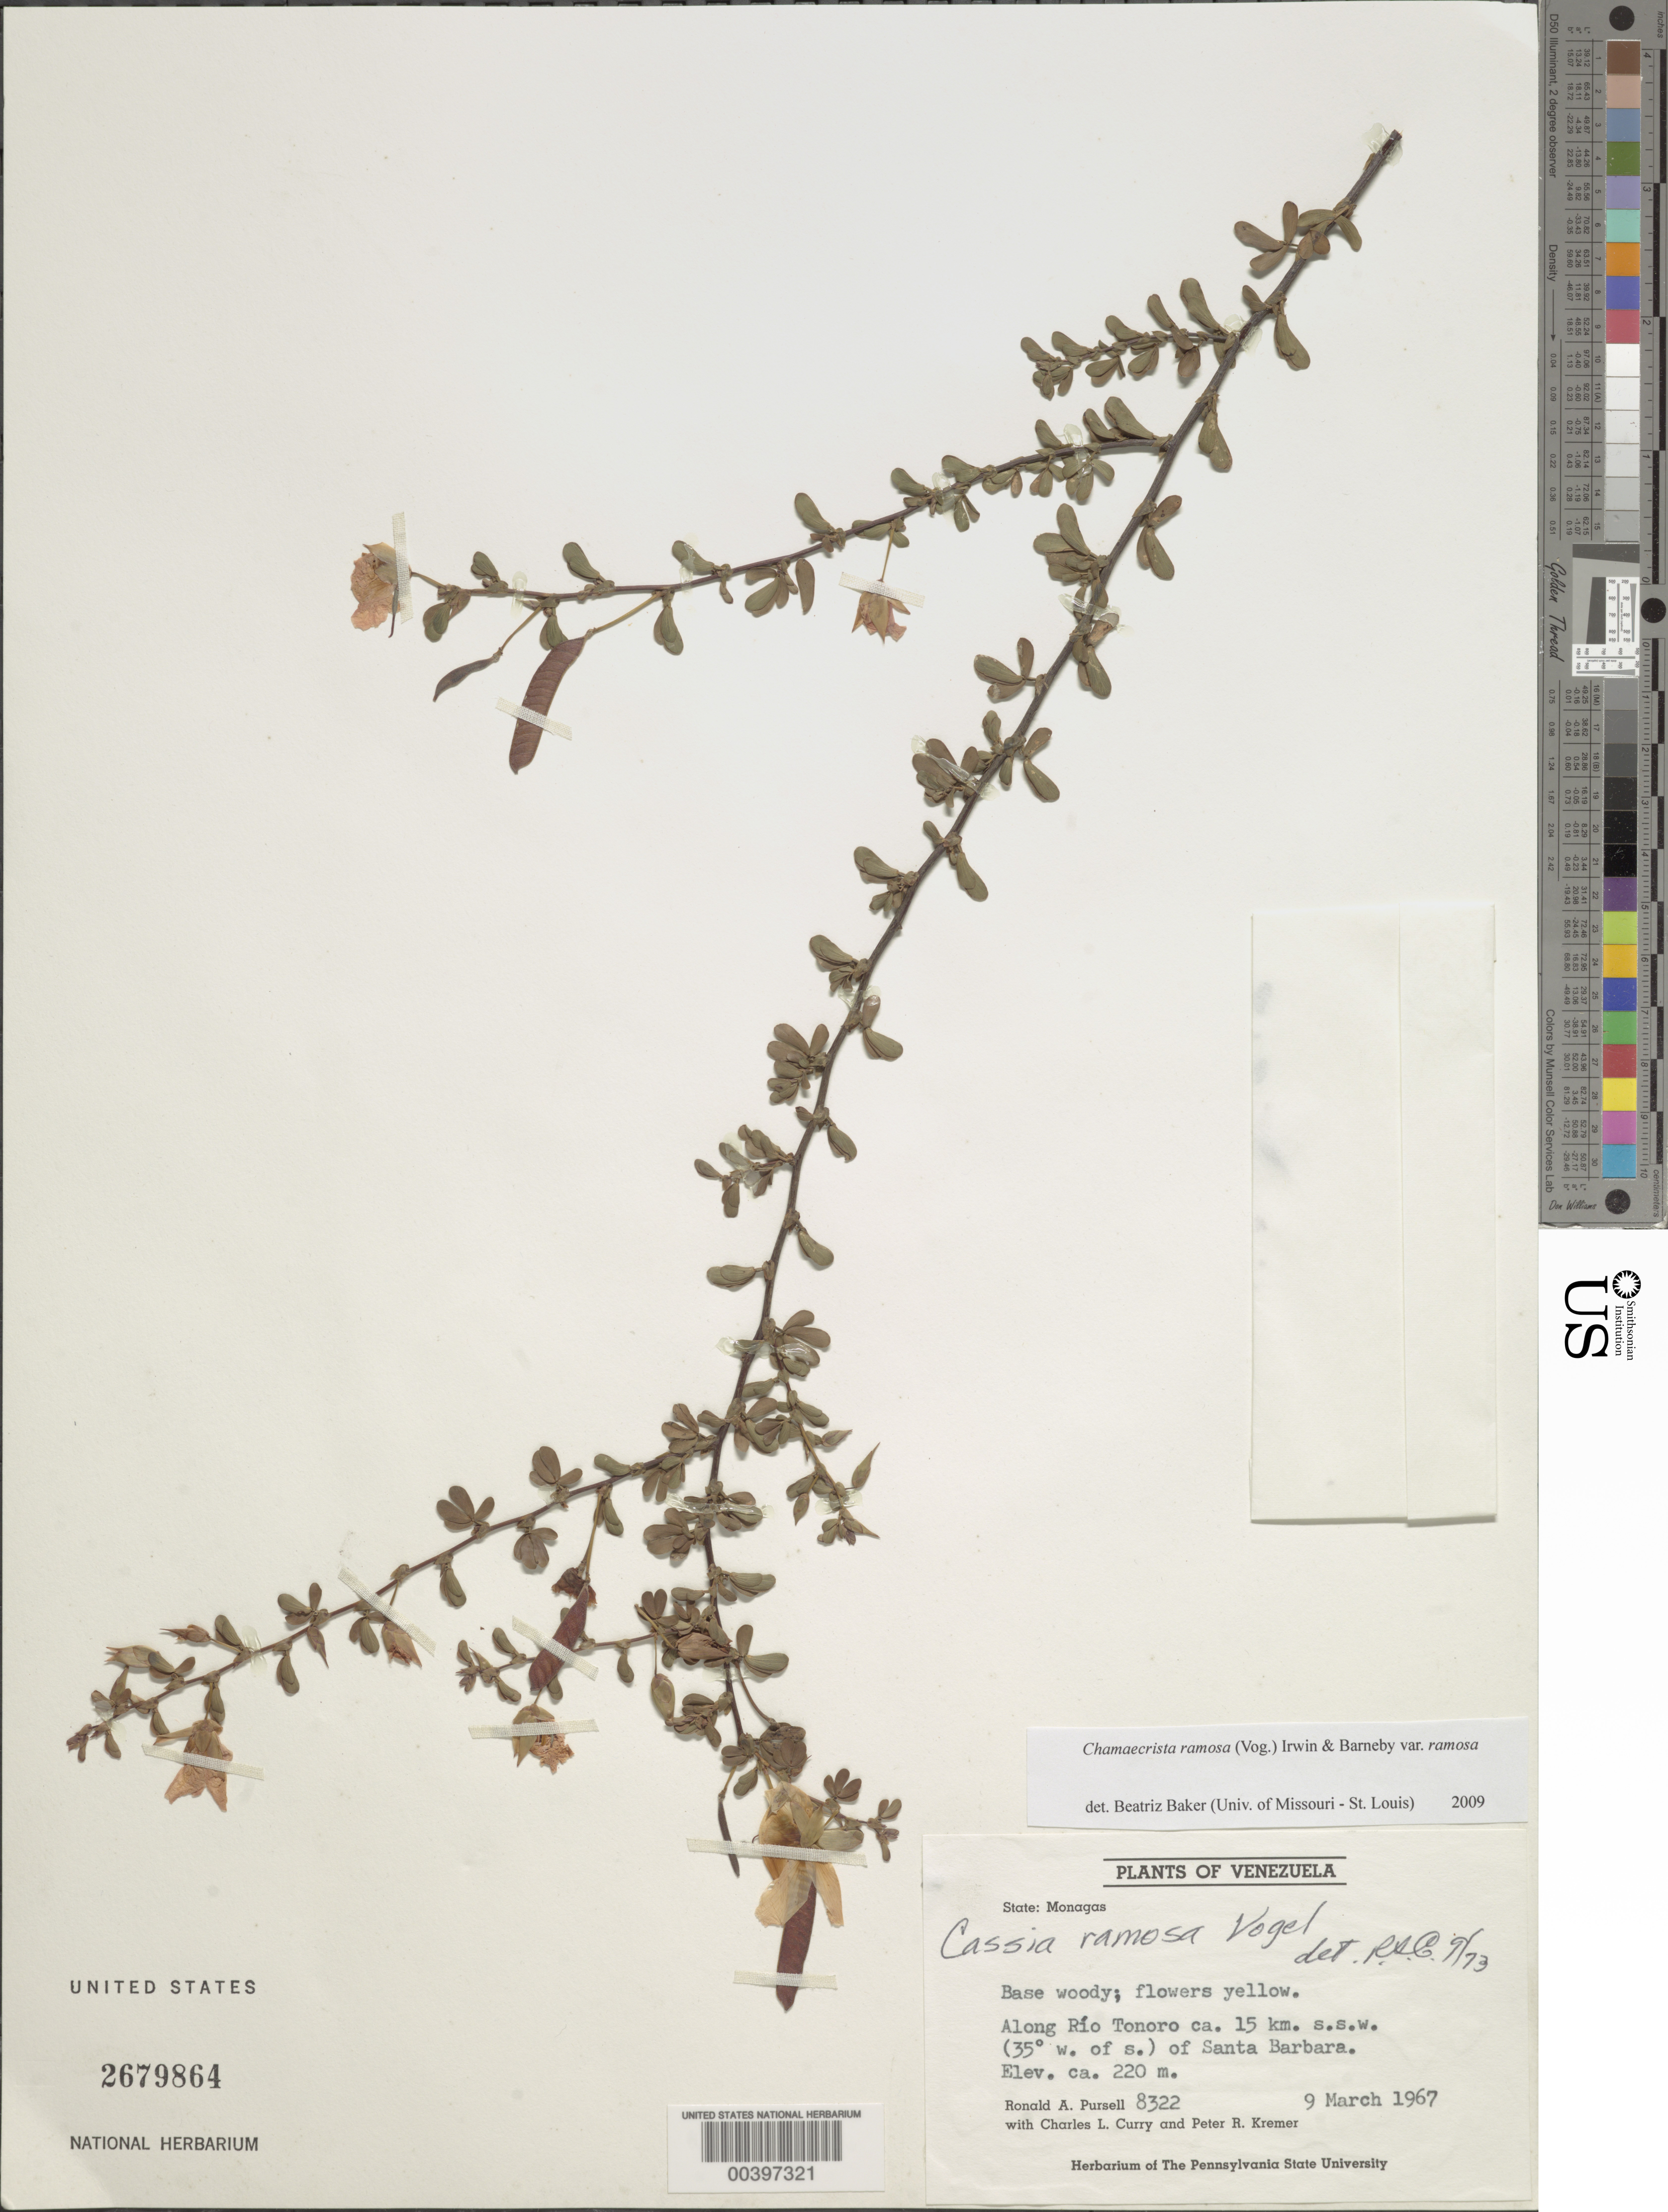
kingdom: Plantae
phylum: Tracheophyta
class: Magnoliopsida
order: Fabales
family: Fabaceae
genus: Chamaecrista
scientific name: Chamaecrista ramosa var. ramosa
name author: (Vogel) H.S. Irwin & Barneby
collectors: R. A. Pursell, C. L. Curry & P. R. Kremer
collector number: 8322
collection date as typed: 09 Apr 1967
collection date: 1967-04-09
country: Venezuela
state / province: Monagas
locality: Along Rio Tonoro ca 15 km SSW of Santa Barbara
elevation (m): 220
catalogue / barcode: US 2679864